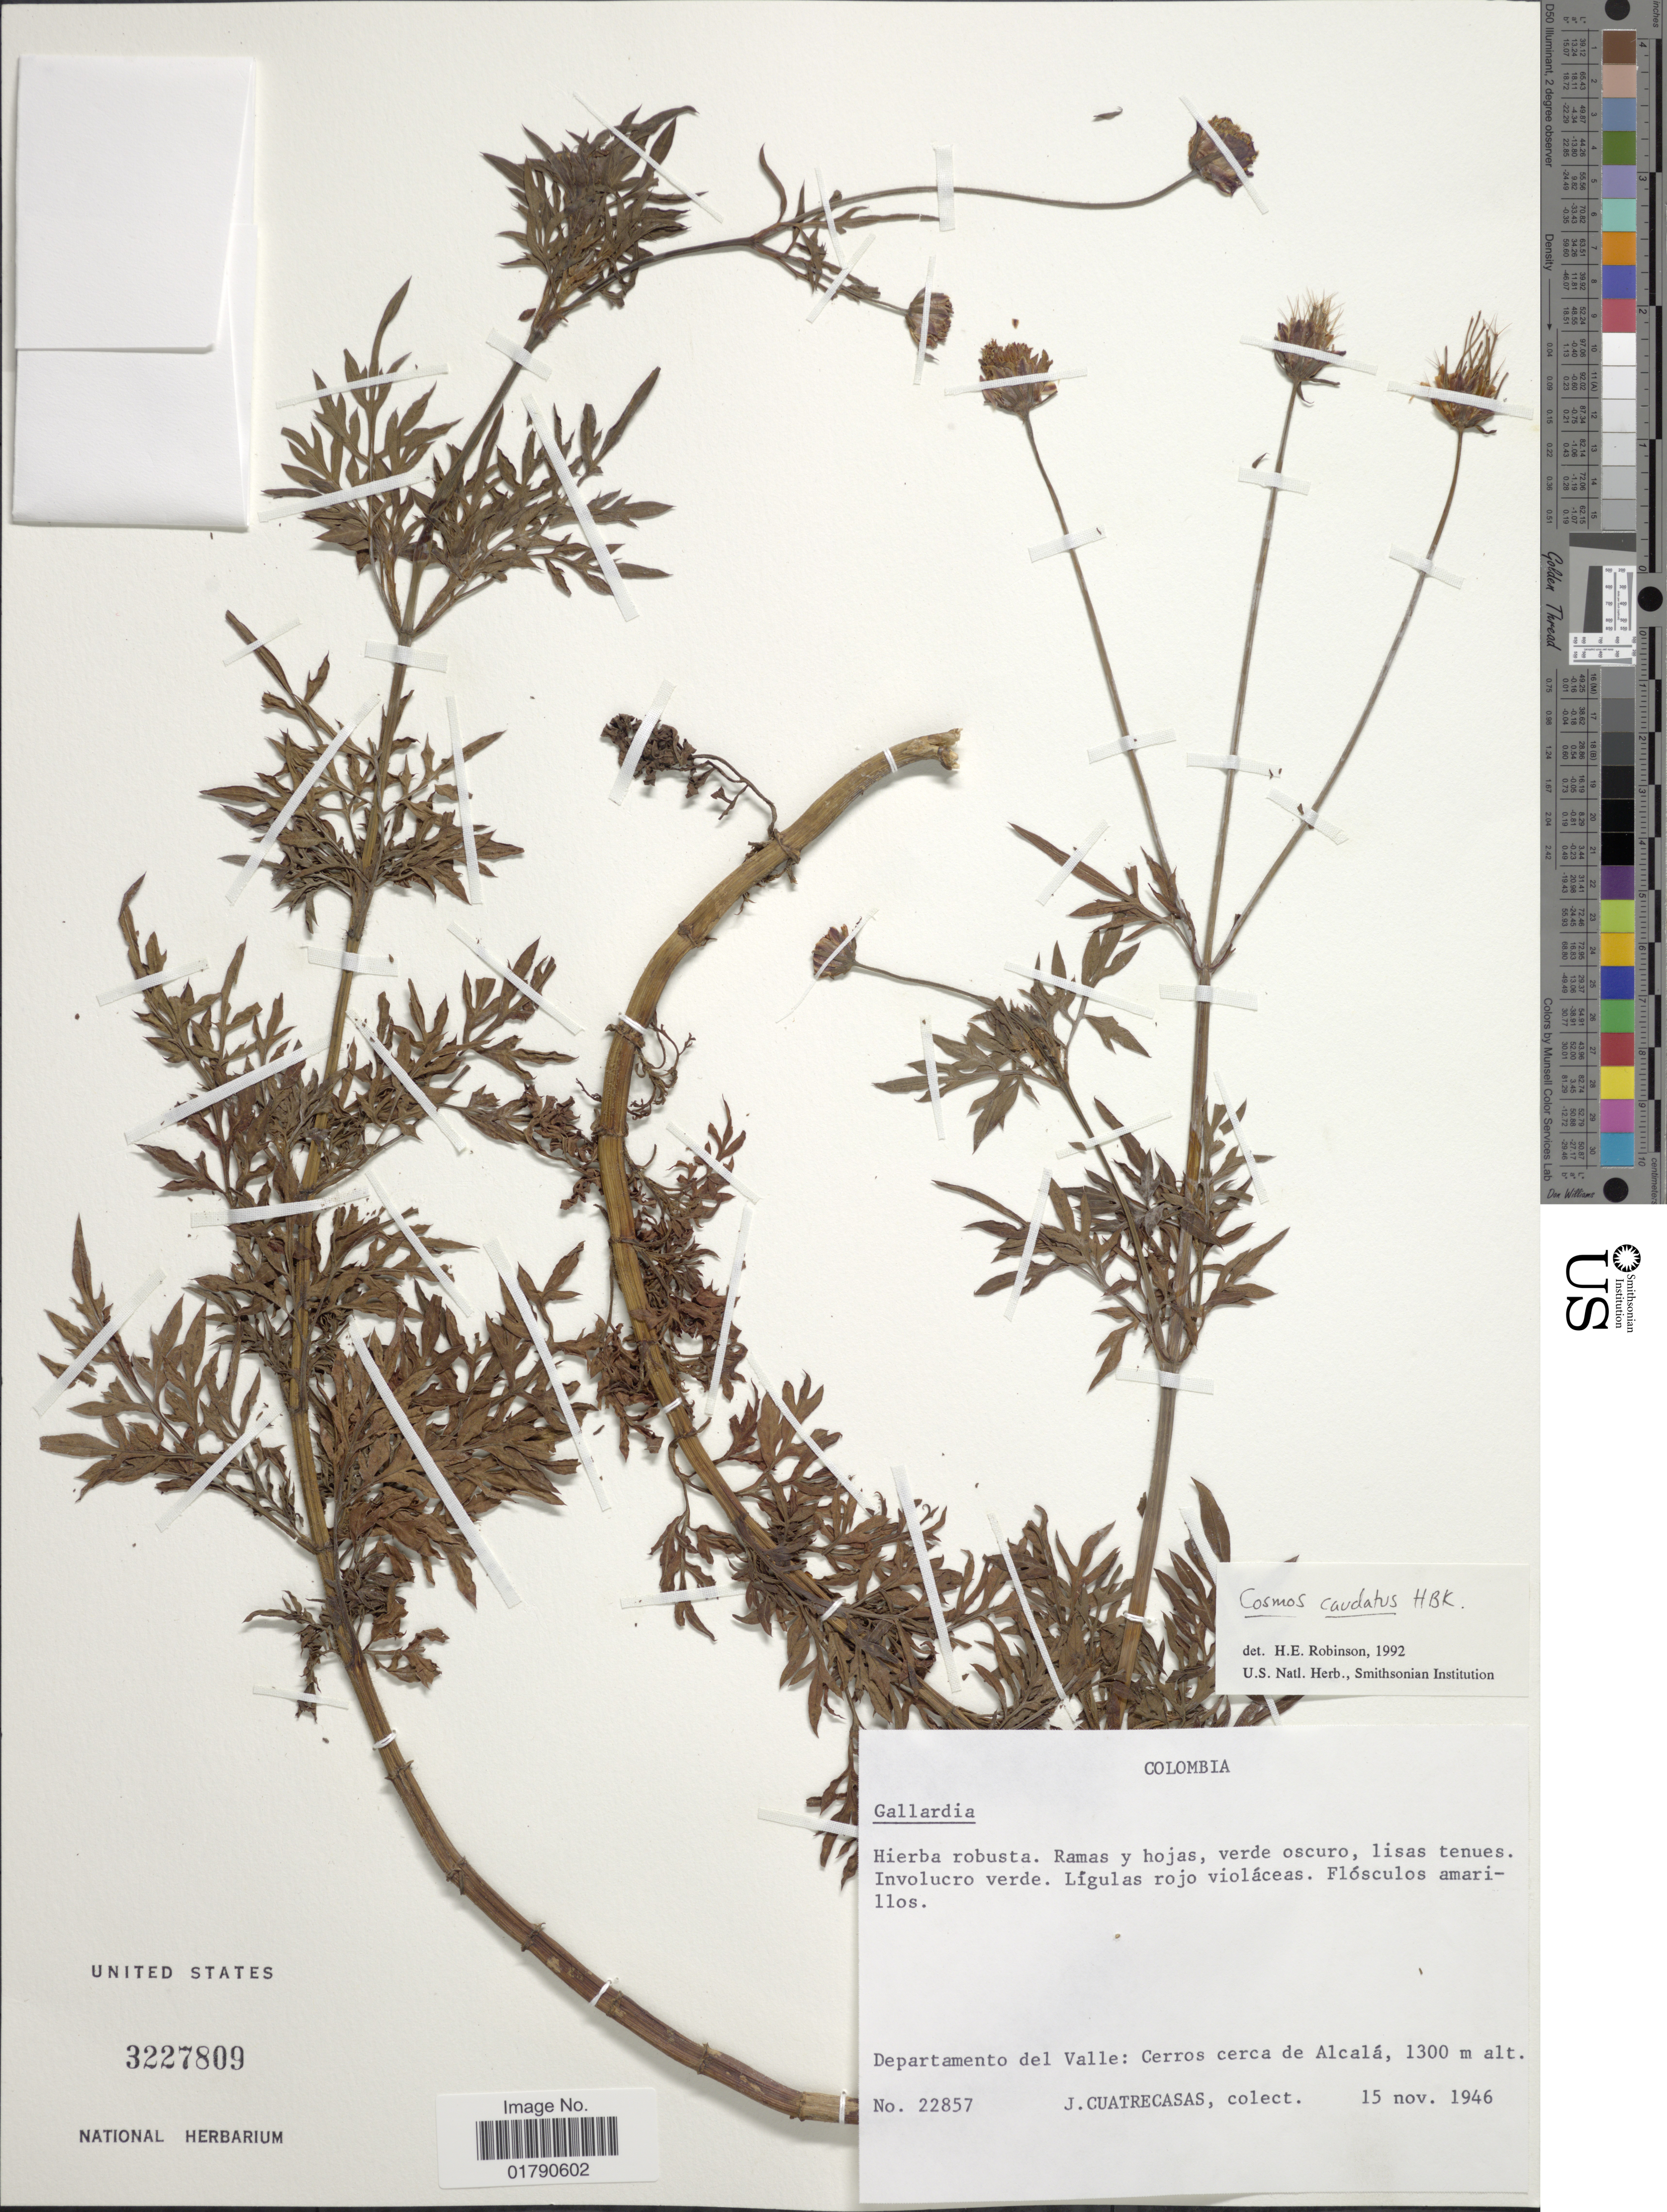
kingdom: Plantae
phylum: Tracheophyta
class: Magnoliopsida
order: Asterales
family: Asteraceae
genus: Cosmos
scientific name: Cosmos caudatus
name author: Kunth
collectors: J. Cuatrecasas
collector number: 22857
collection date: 1946-11-15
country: Colombia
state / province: Valle del Cauca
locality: Cerros cerca de Alcala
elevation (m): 1300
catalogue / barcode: US 3227809